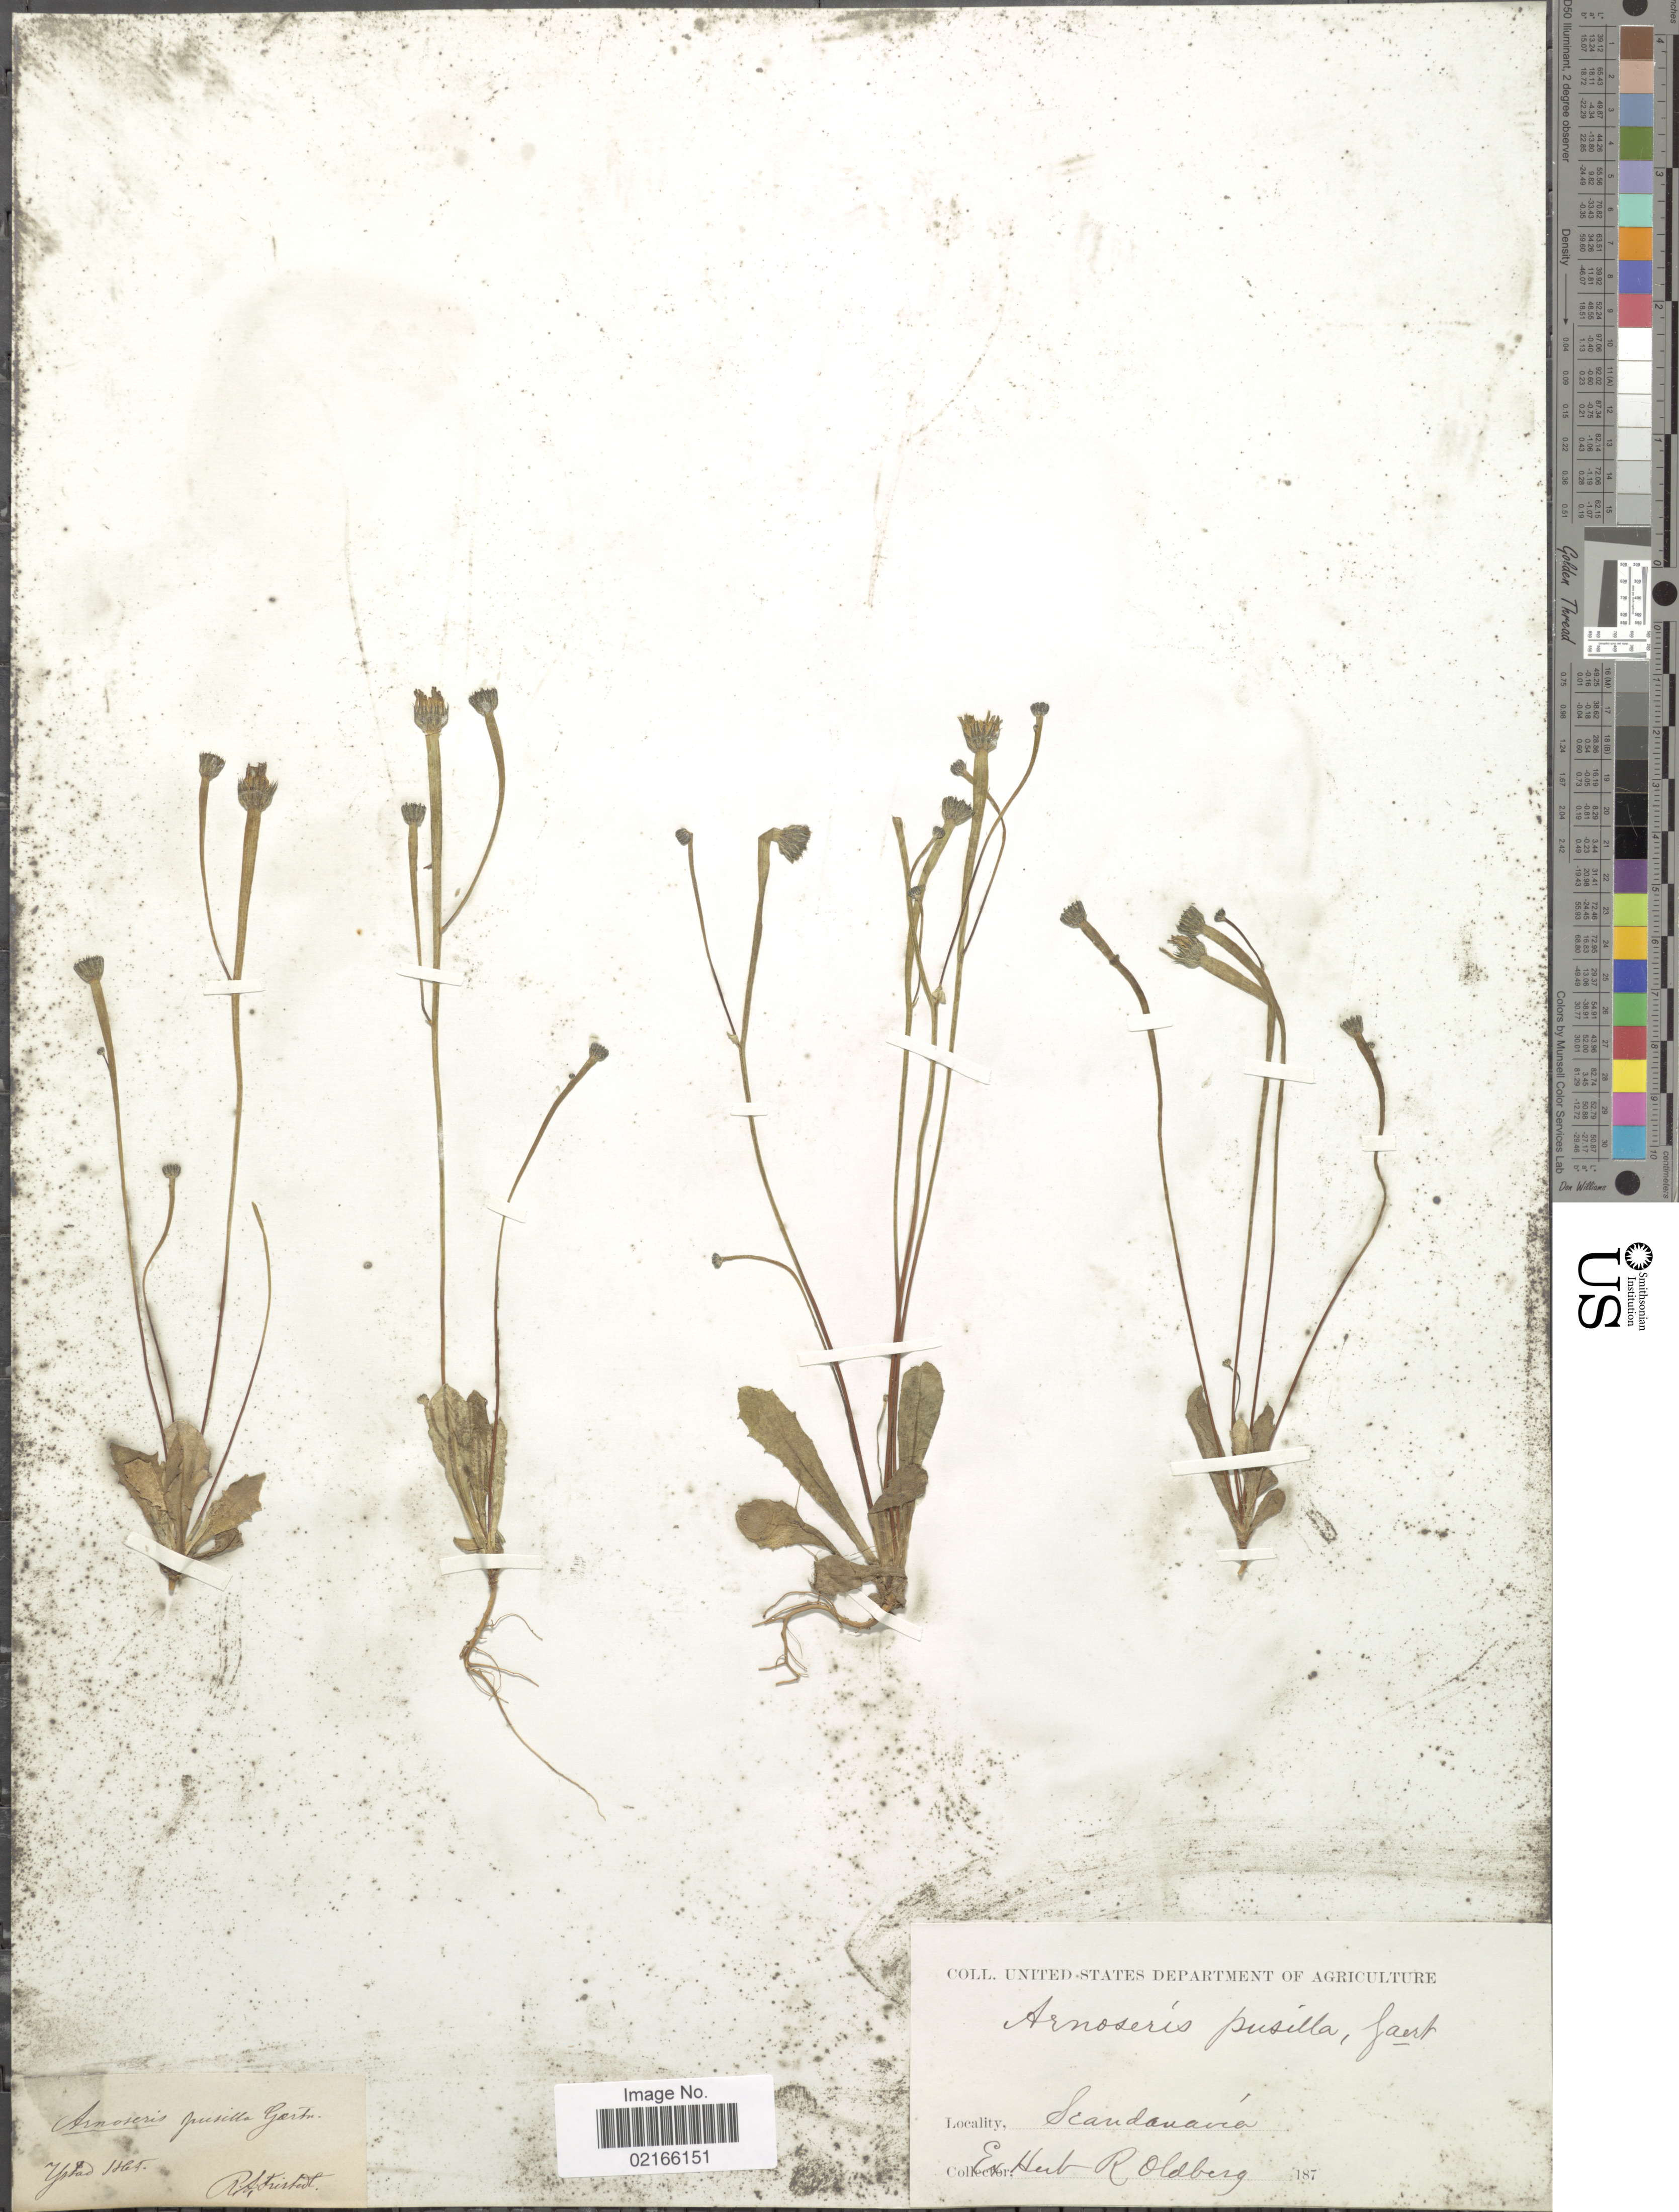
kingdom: Plantae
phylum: Tracheophyta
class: Magnoliopsida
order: Asterales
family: Asteraceae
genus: Arnoseris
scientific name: Arnoseris minima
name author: (L.) Schweigg. & Körte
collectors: R. Fristedt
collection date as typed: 187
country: Sweden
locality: Scandanavía, Ystad